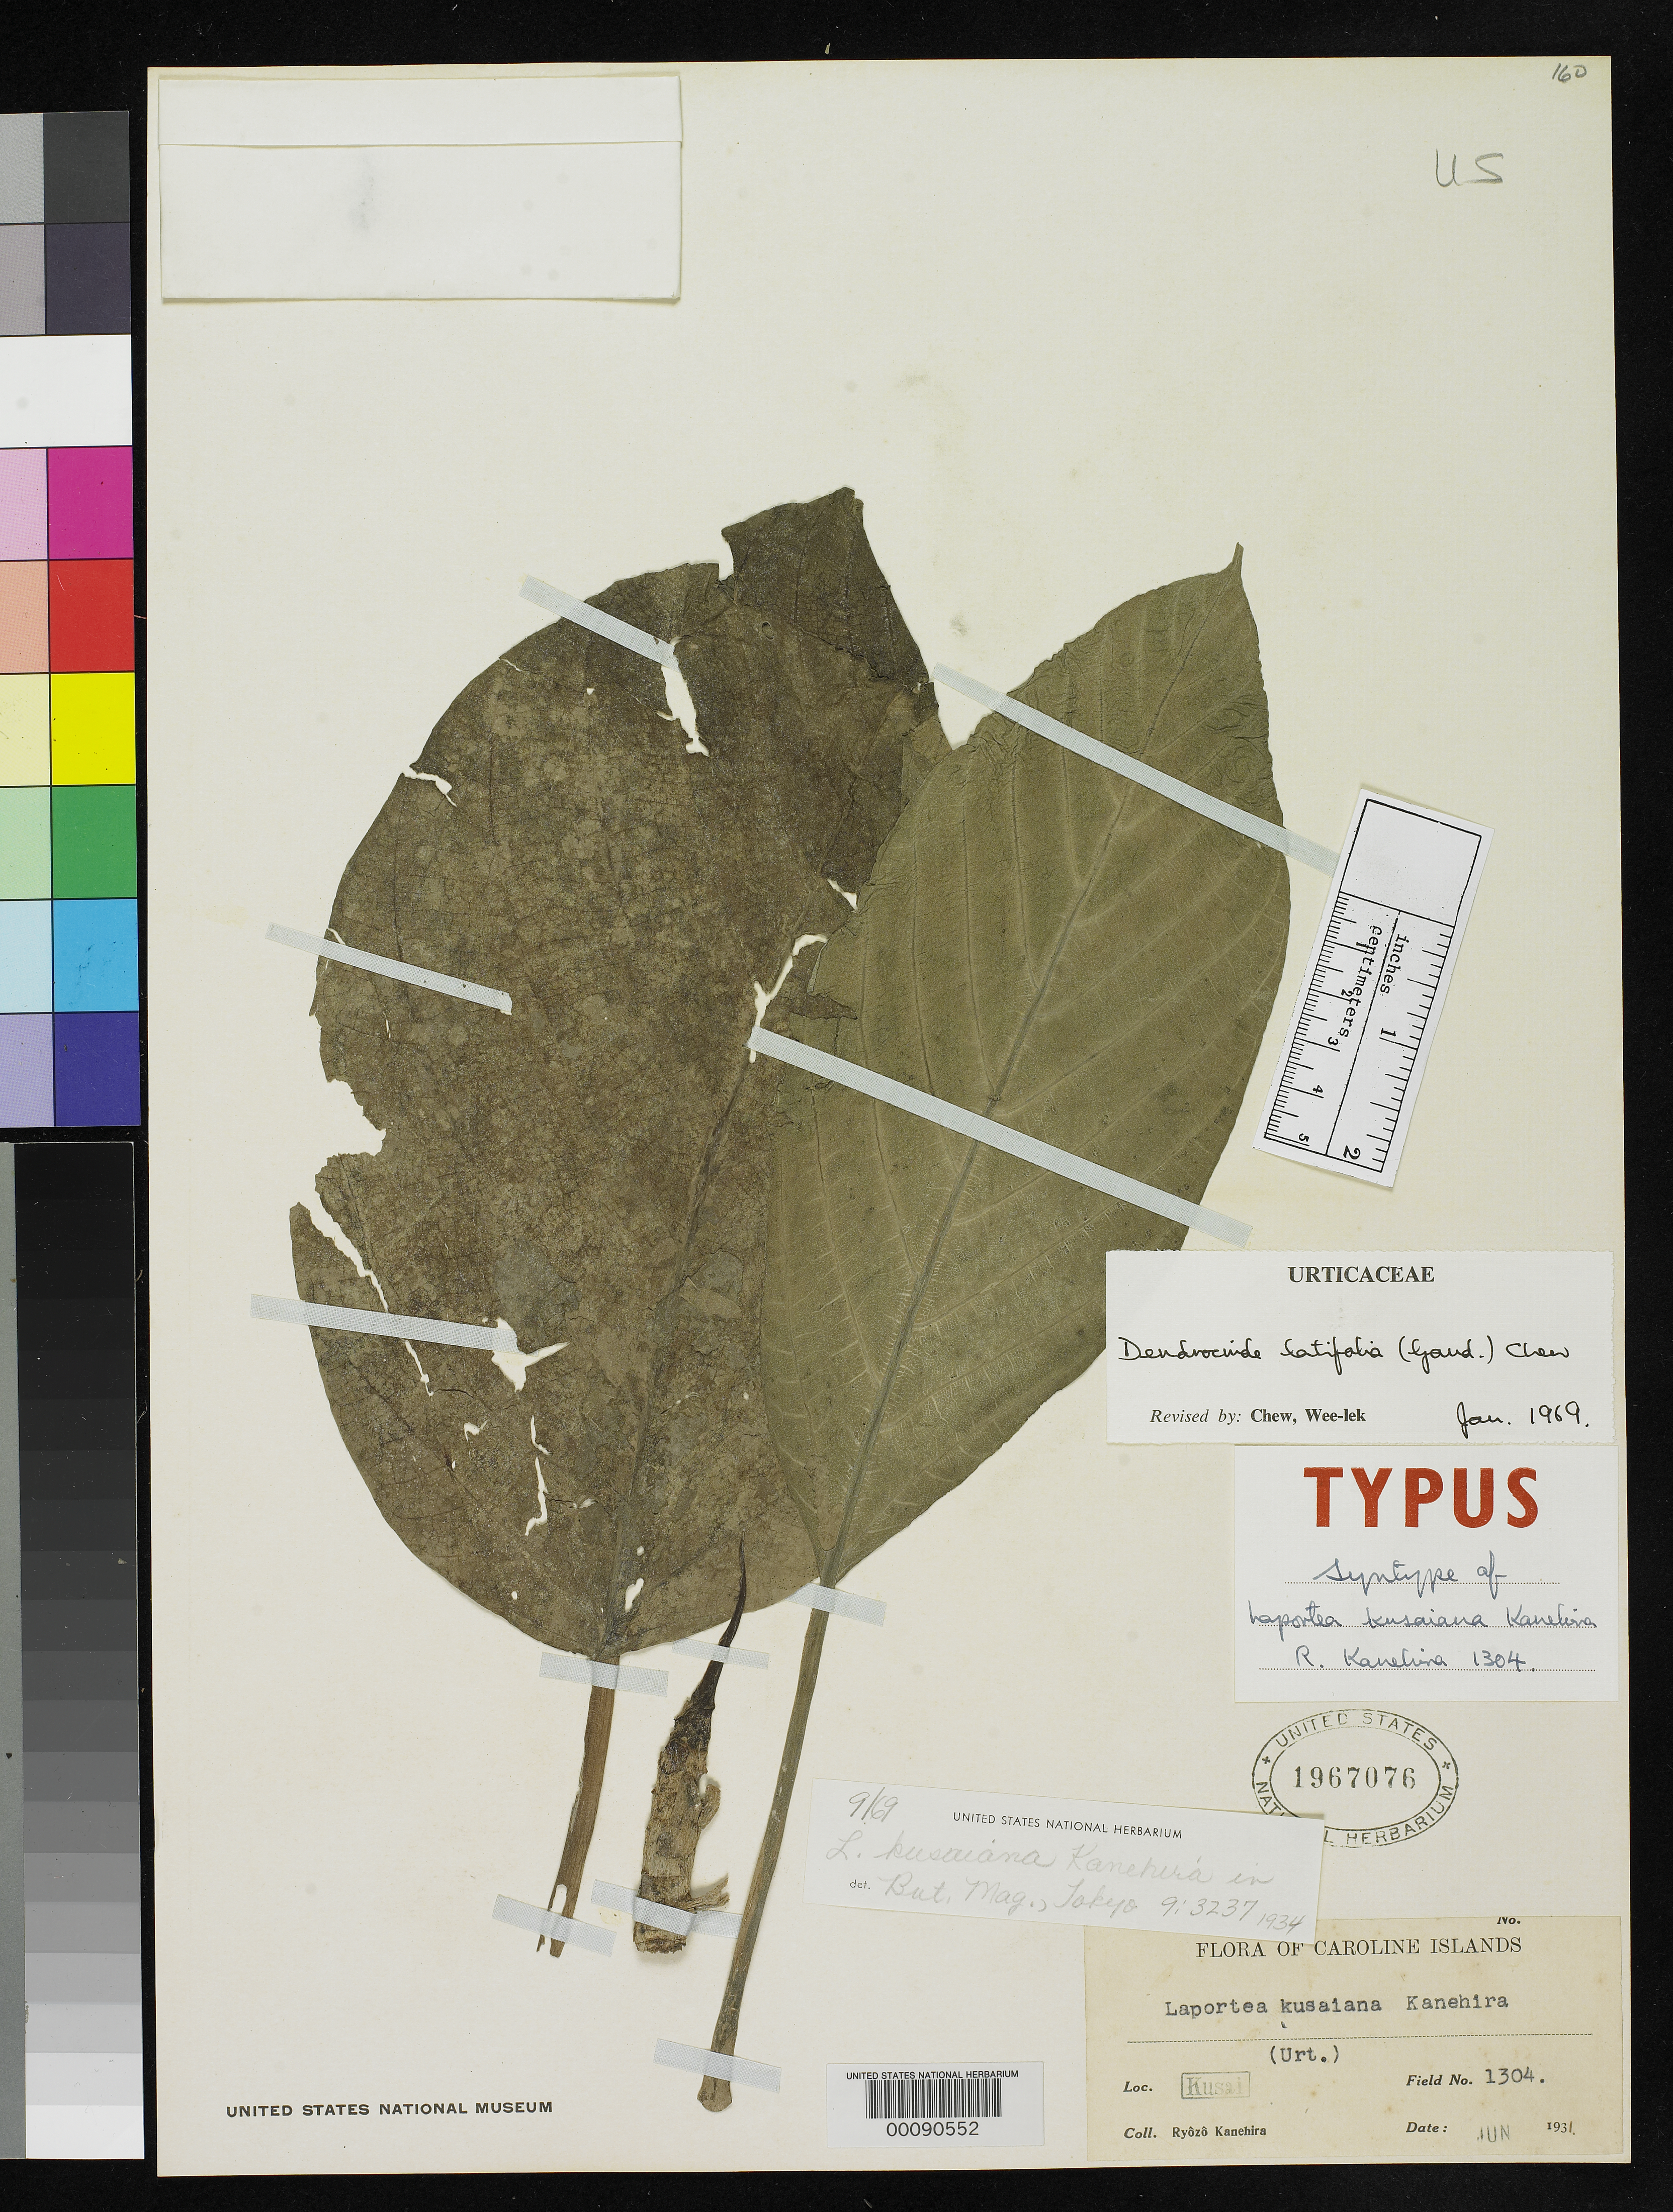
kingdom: Plantae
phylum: Tracheophyta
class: Magnoliopsida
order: Rosales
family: Urticaceae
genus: Laportea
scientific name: Laportea kusaiana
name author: Kaneh.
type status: Syntype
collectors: R. Kanehira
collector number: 1304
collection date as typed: Jun 1931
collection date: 1931-06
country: Micronesia, Federated States of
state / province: Kosrae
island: Kosrae [Kusaie]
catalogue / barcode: US 1967076